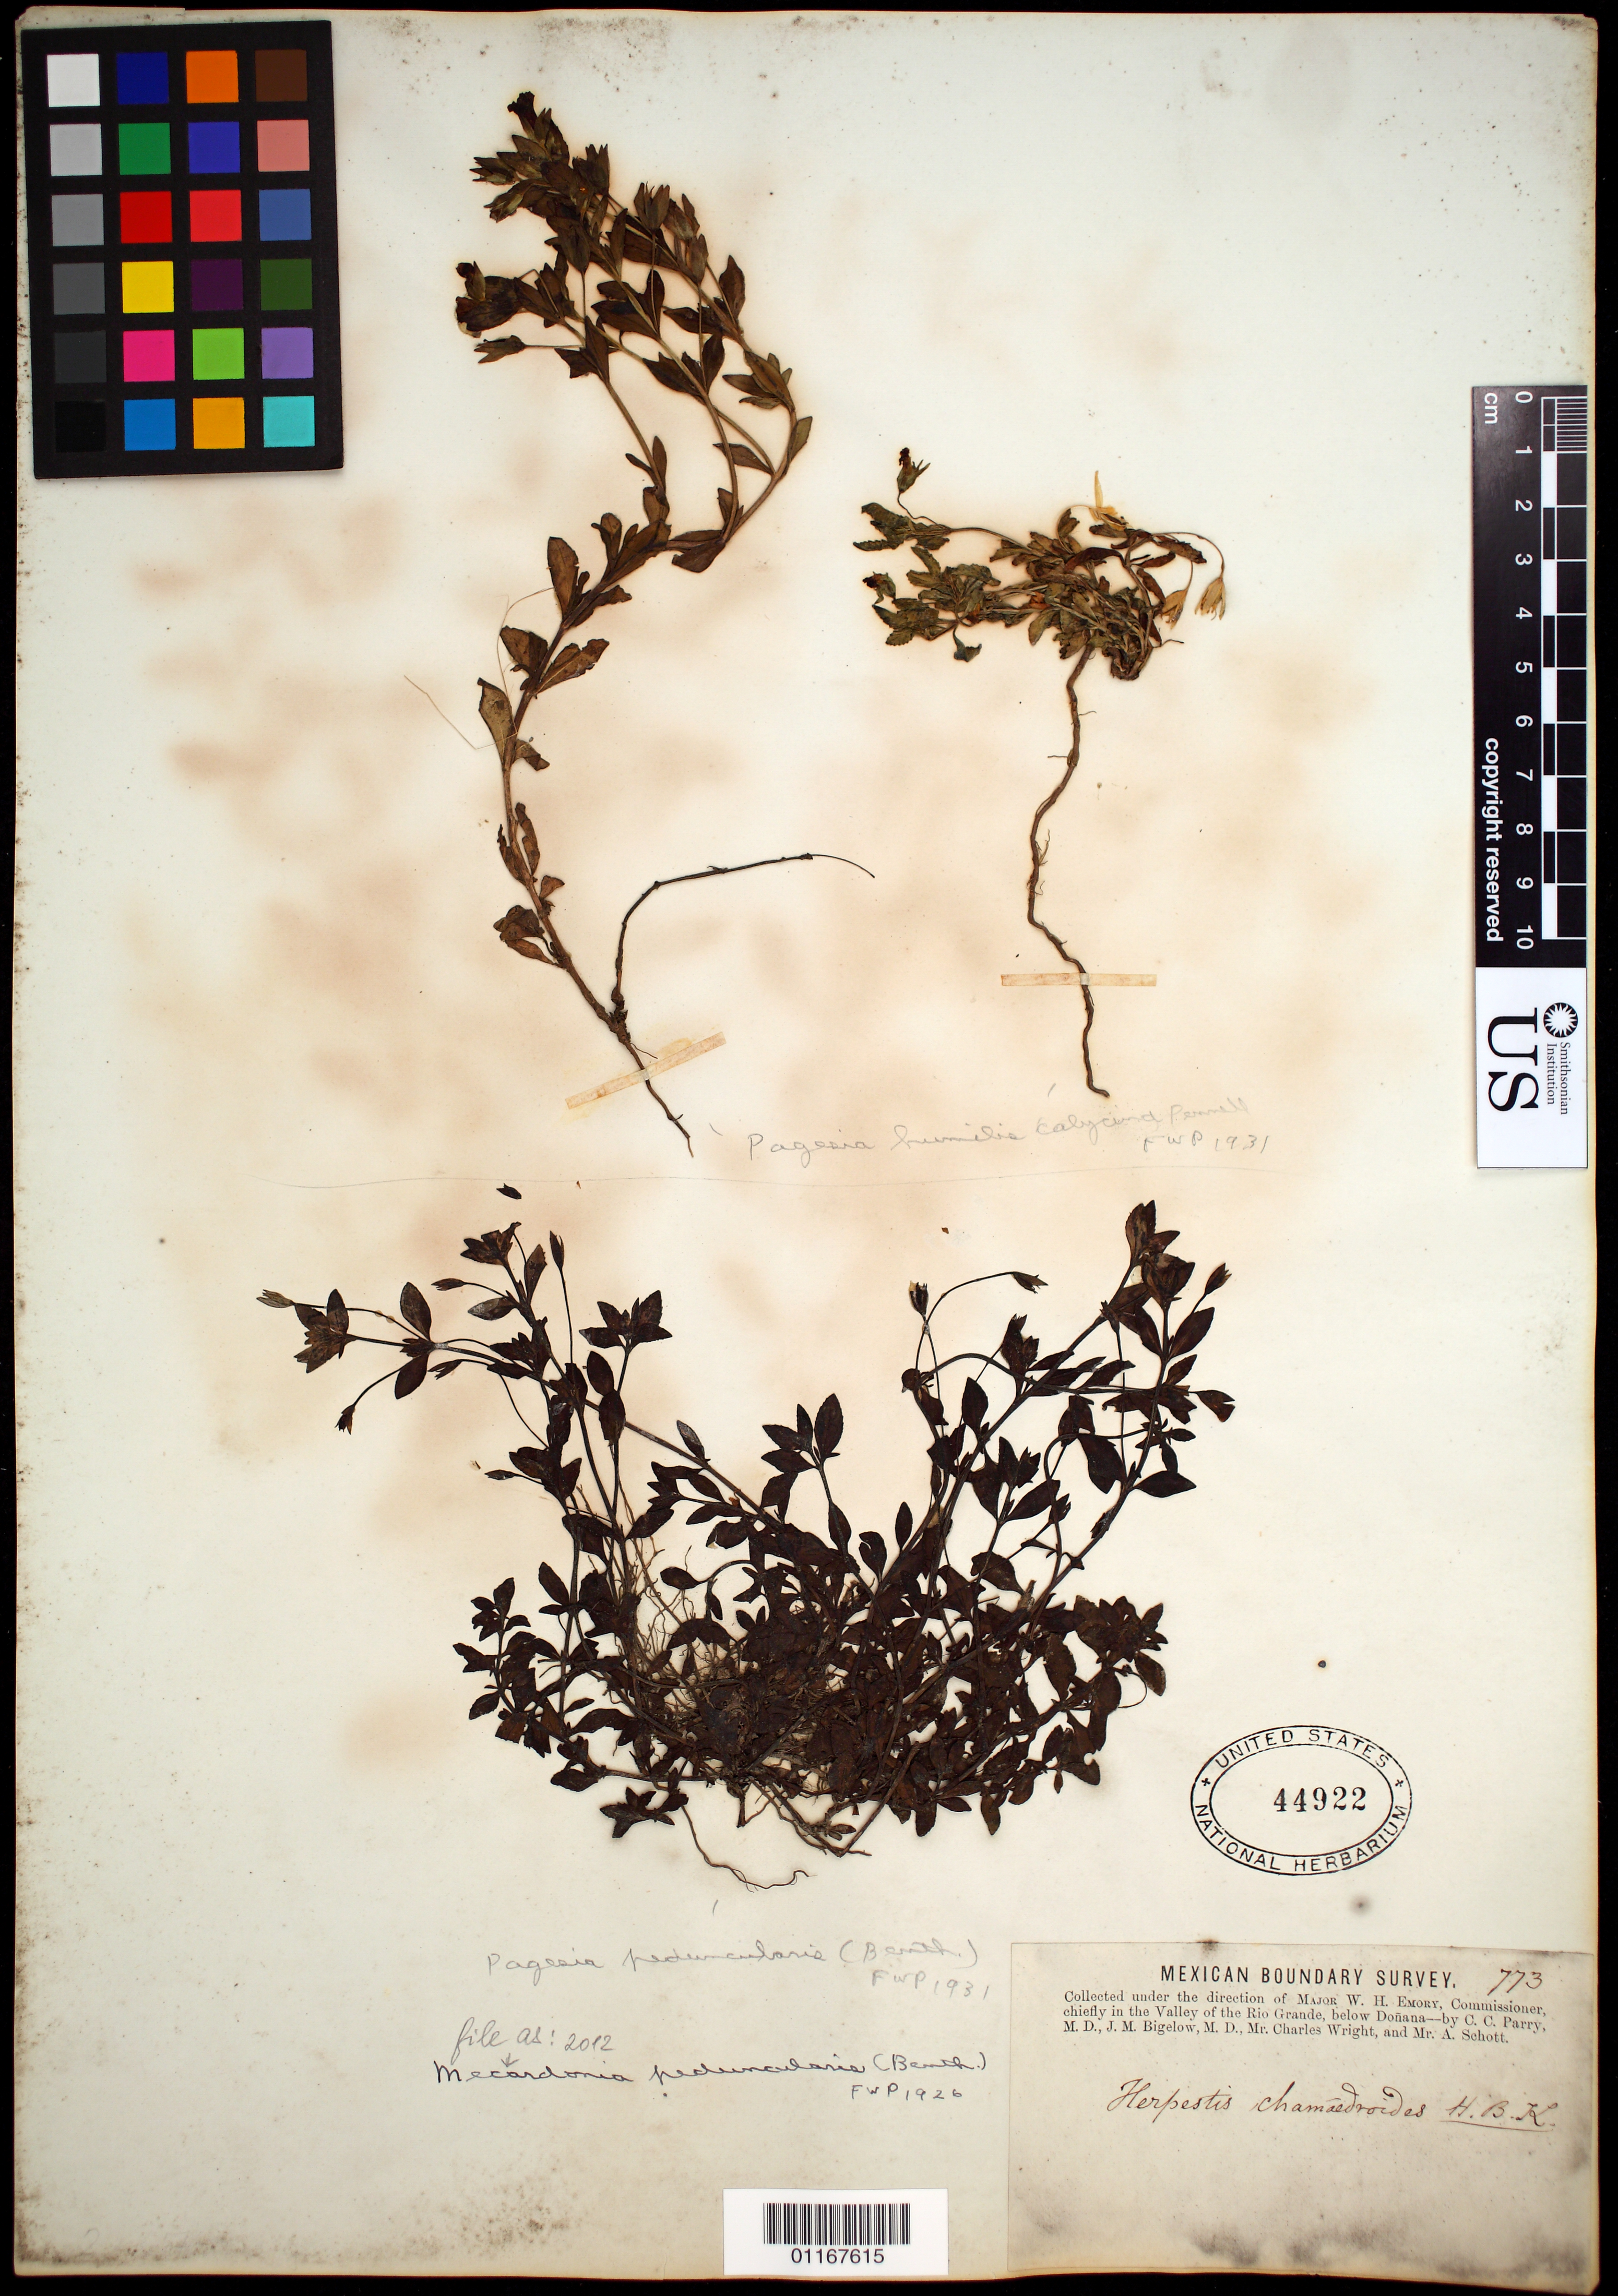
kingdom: Plantae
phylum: Tracheophyta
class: Magnoliopsida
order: Lamiales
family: Plantaginaceae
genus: Mecardonia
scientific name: Mecardonia peduncularis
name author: (Benth.) Small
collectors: C. C. Parry, J. M. Bigelow, C. Wright & A. Schott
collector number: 773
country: United States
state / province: Texas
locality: Valley of Rio Grande, below Donana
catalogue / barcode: US 44922